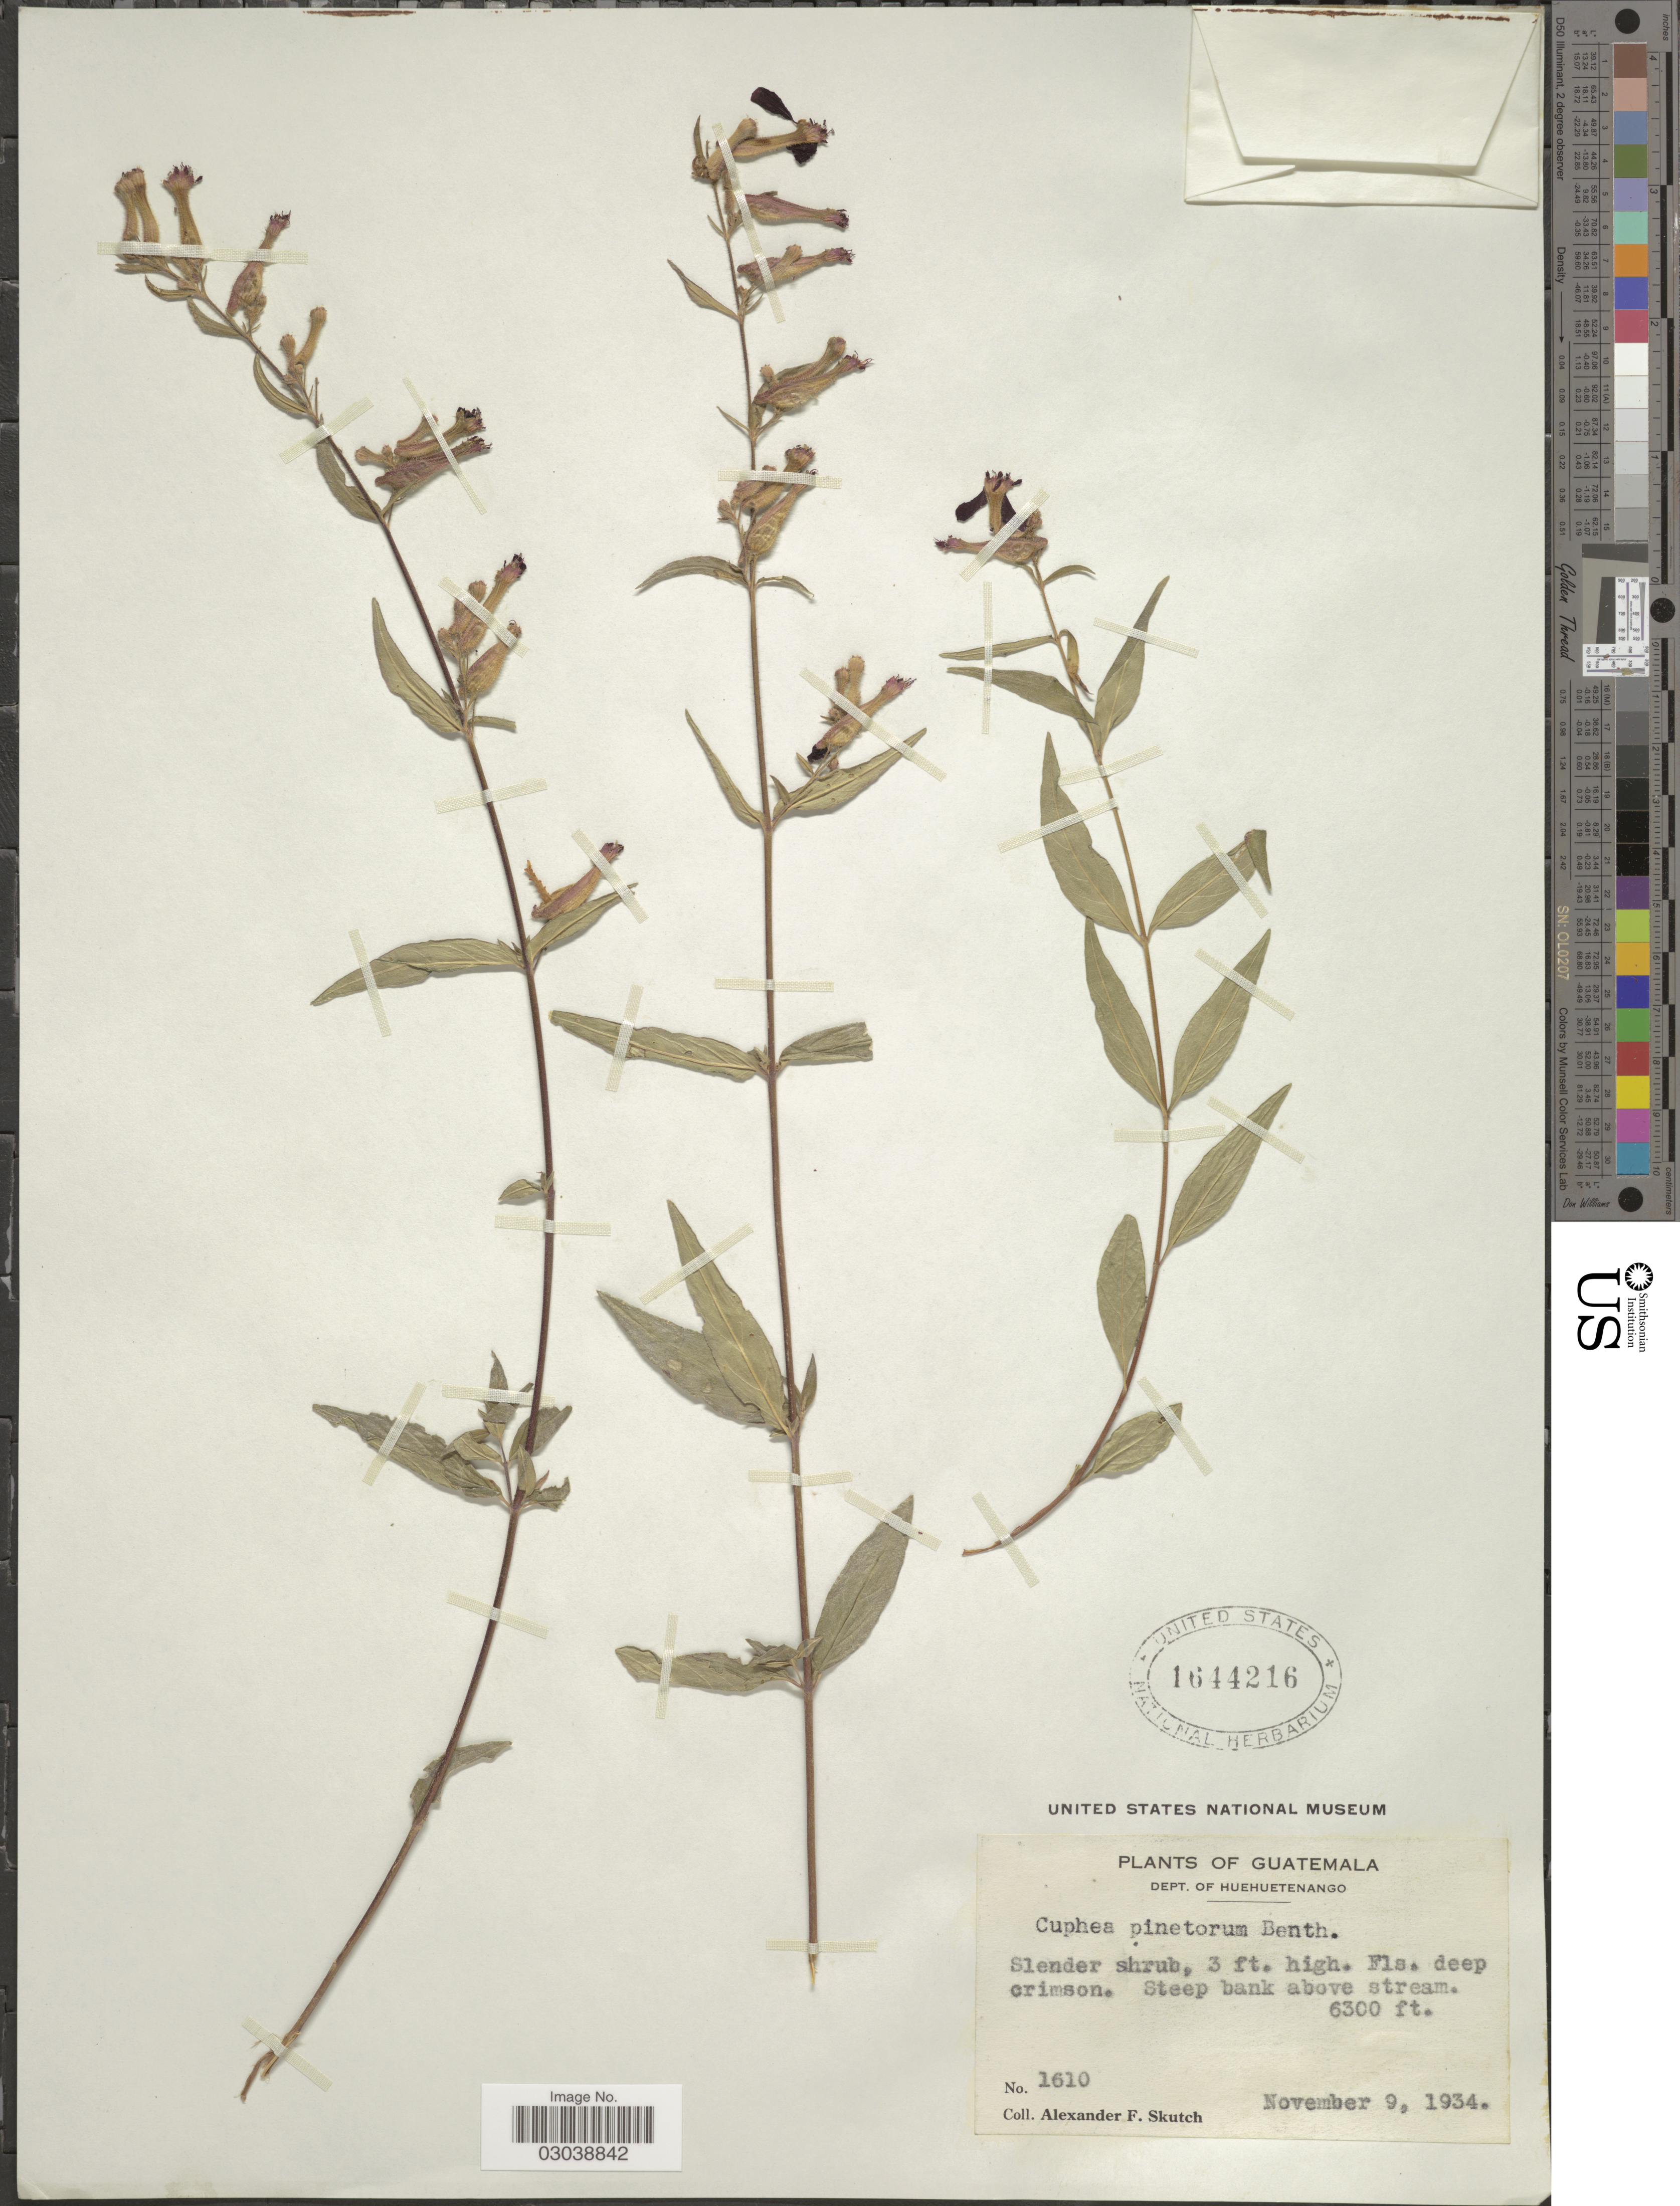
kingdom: Plantae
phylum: Tracheophyta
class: Magnoliopsida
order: Myrtales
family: Lythraceae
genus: Cuphea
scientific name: Cuphea pinetorum Benth.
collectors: A. F. Skutch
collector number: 1610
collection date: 1934-11-09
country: Guatemala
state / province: Huehuetenango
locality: Dept. of Huehuetenango. Steep bank above stream.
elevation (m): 1920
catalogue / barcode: US 1644216